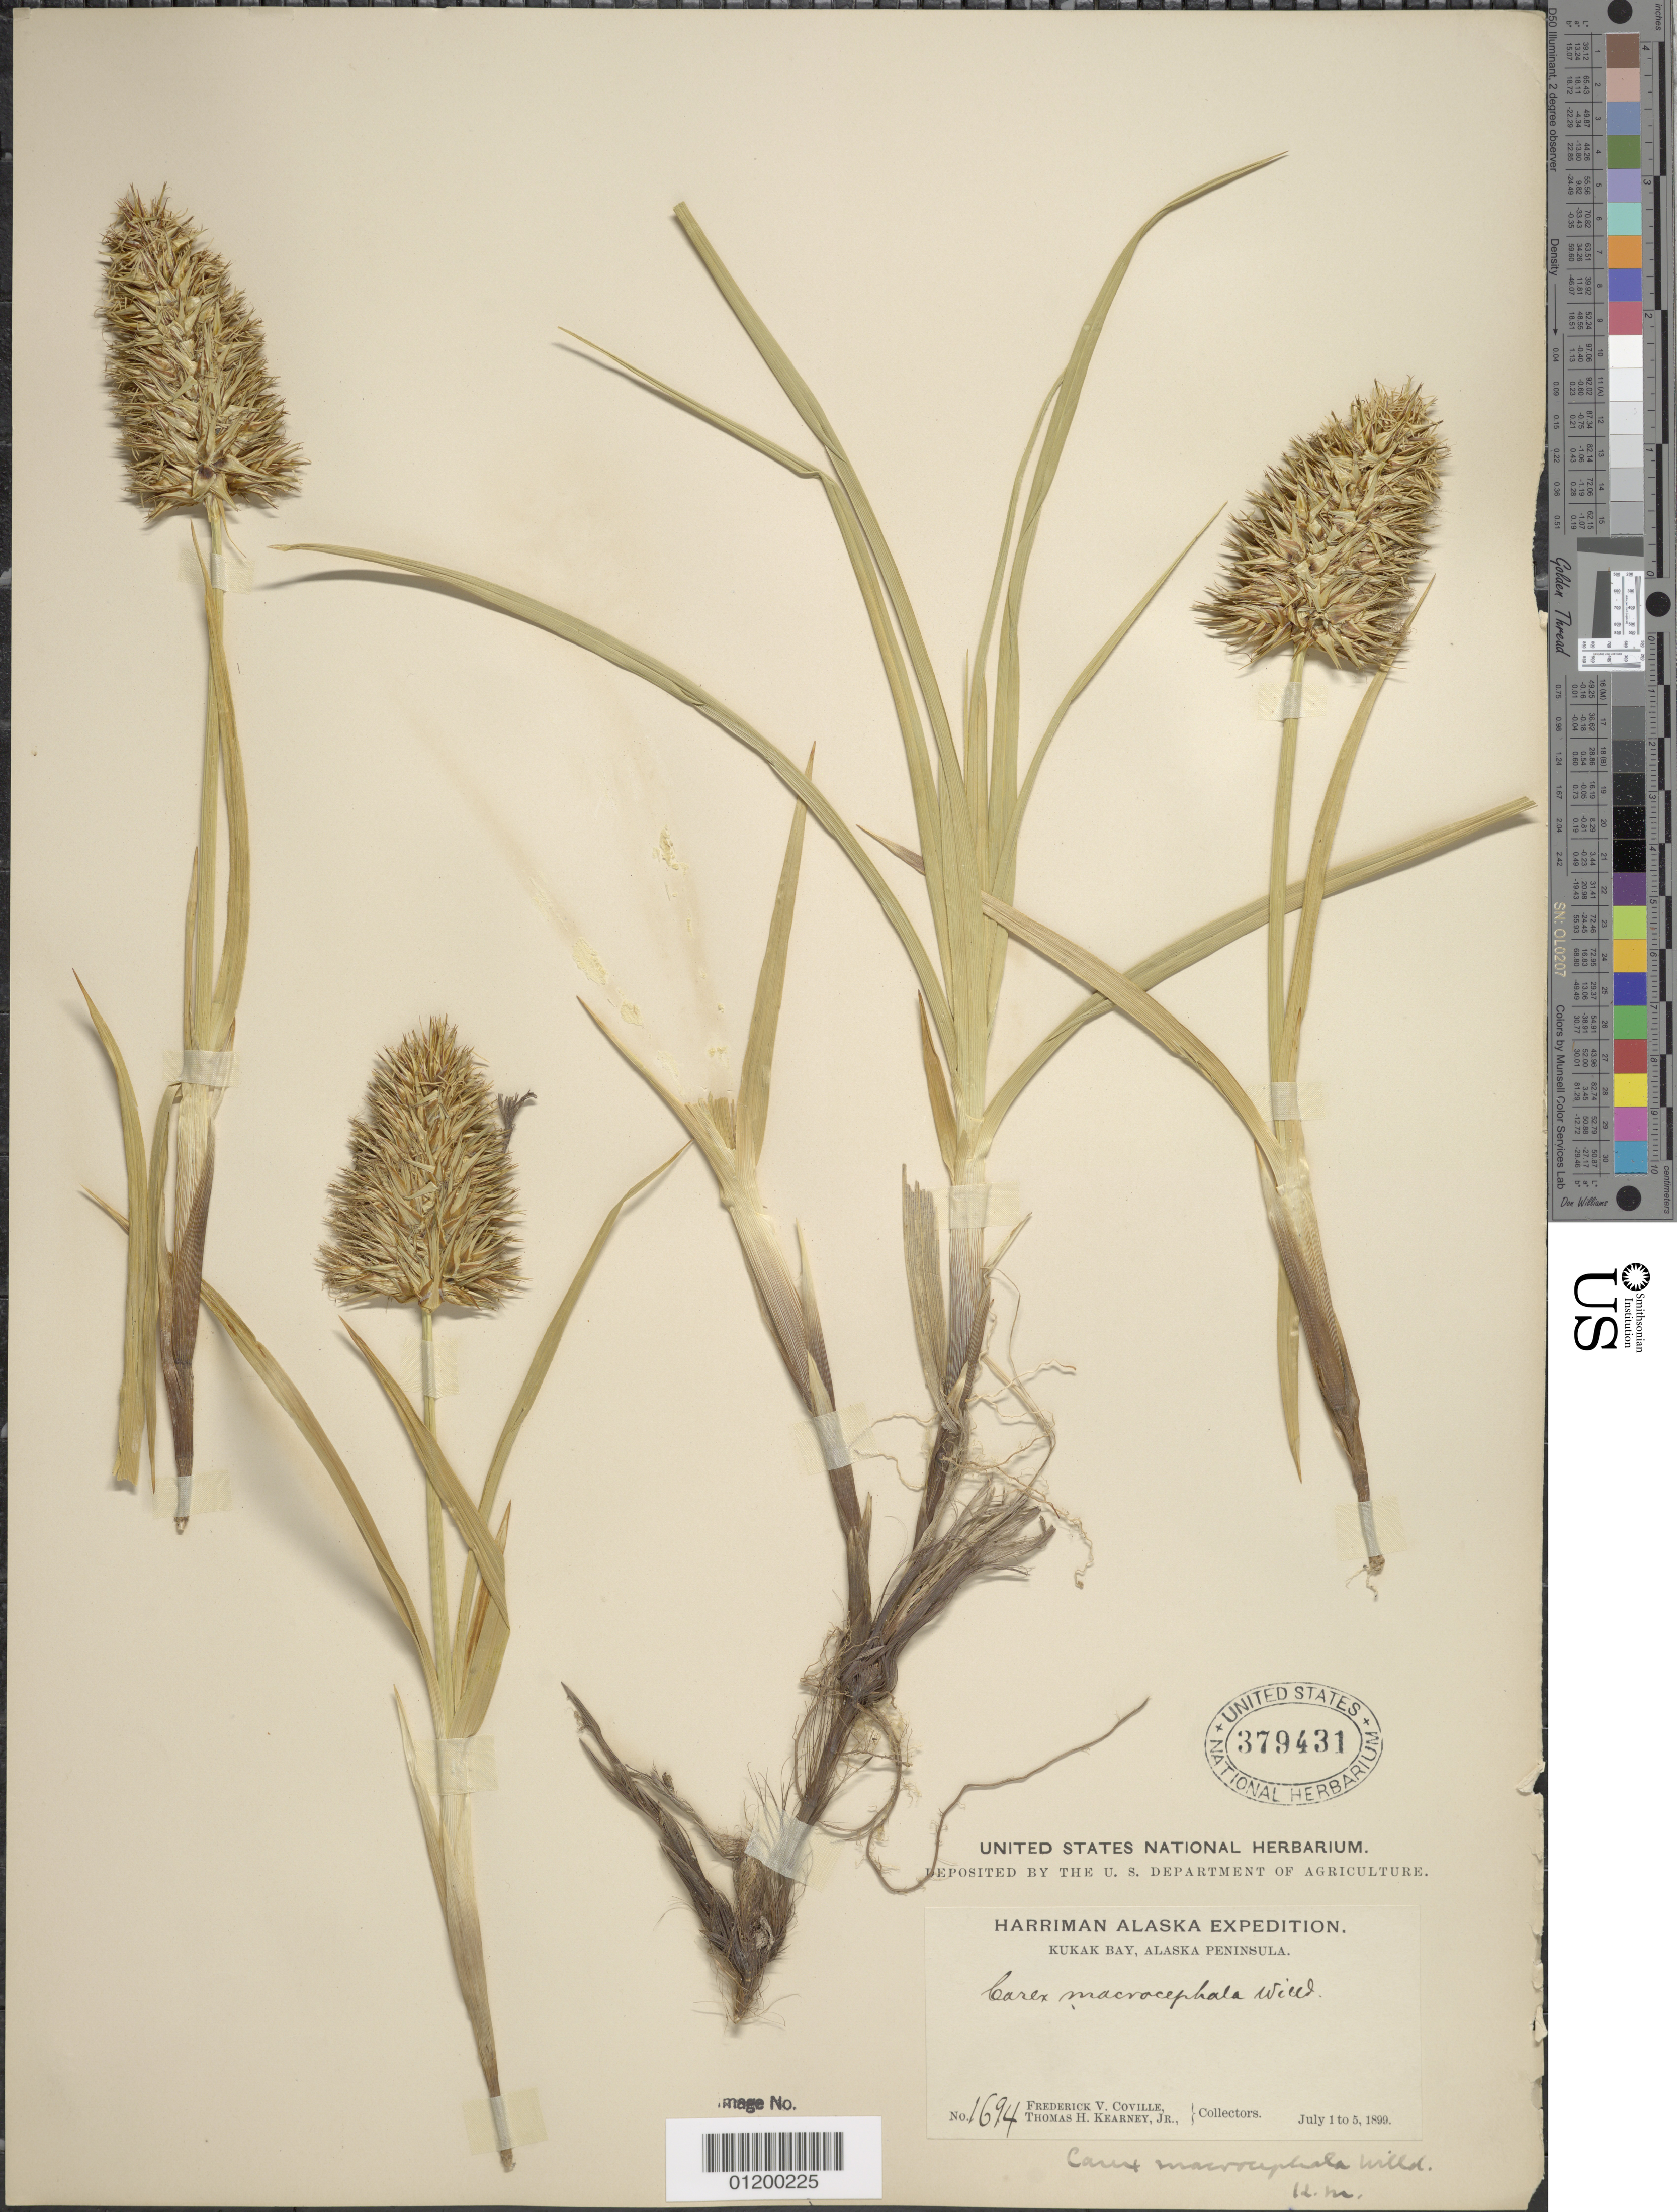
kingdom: Plantae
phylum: Tracheophyta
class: Liliopsida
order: Poales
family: Cyperaceae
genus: Carex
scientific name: Carex macrocephala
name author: Willd. ex Spreng.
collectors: F. V. Coville & F. Funston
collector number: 1694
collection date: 1899-07-01/1899-07-05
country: United States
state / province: Alaska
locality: Kukak Bay, Alaska Peninsula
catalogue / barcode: US 379431